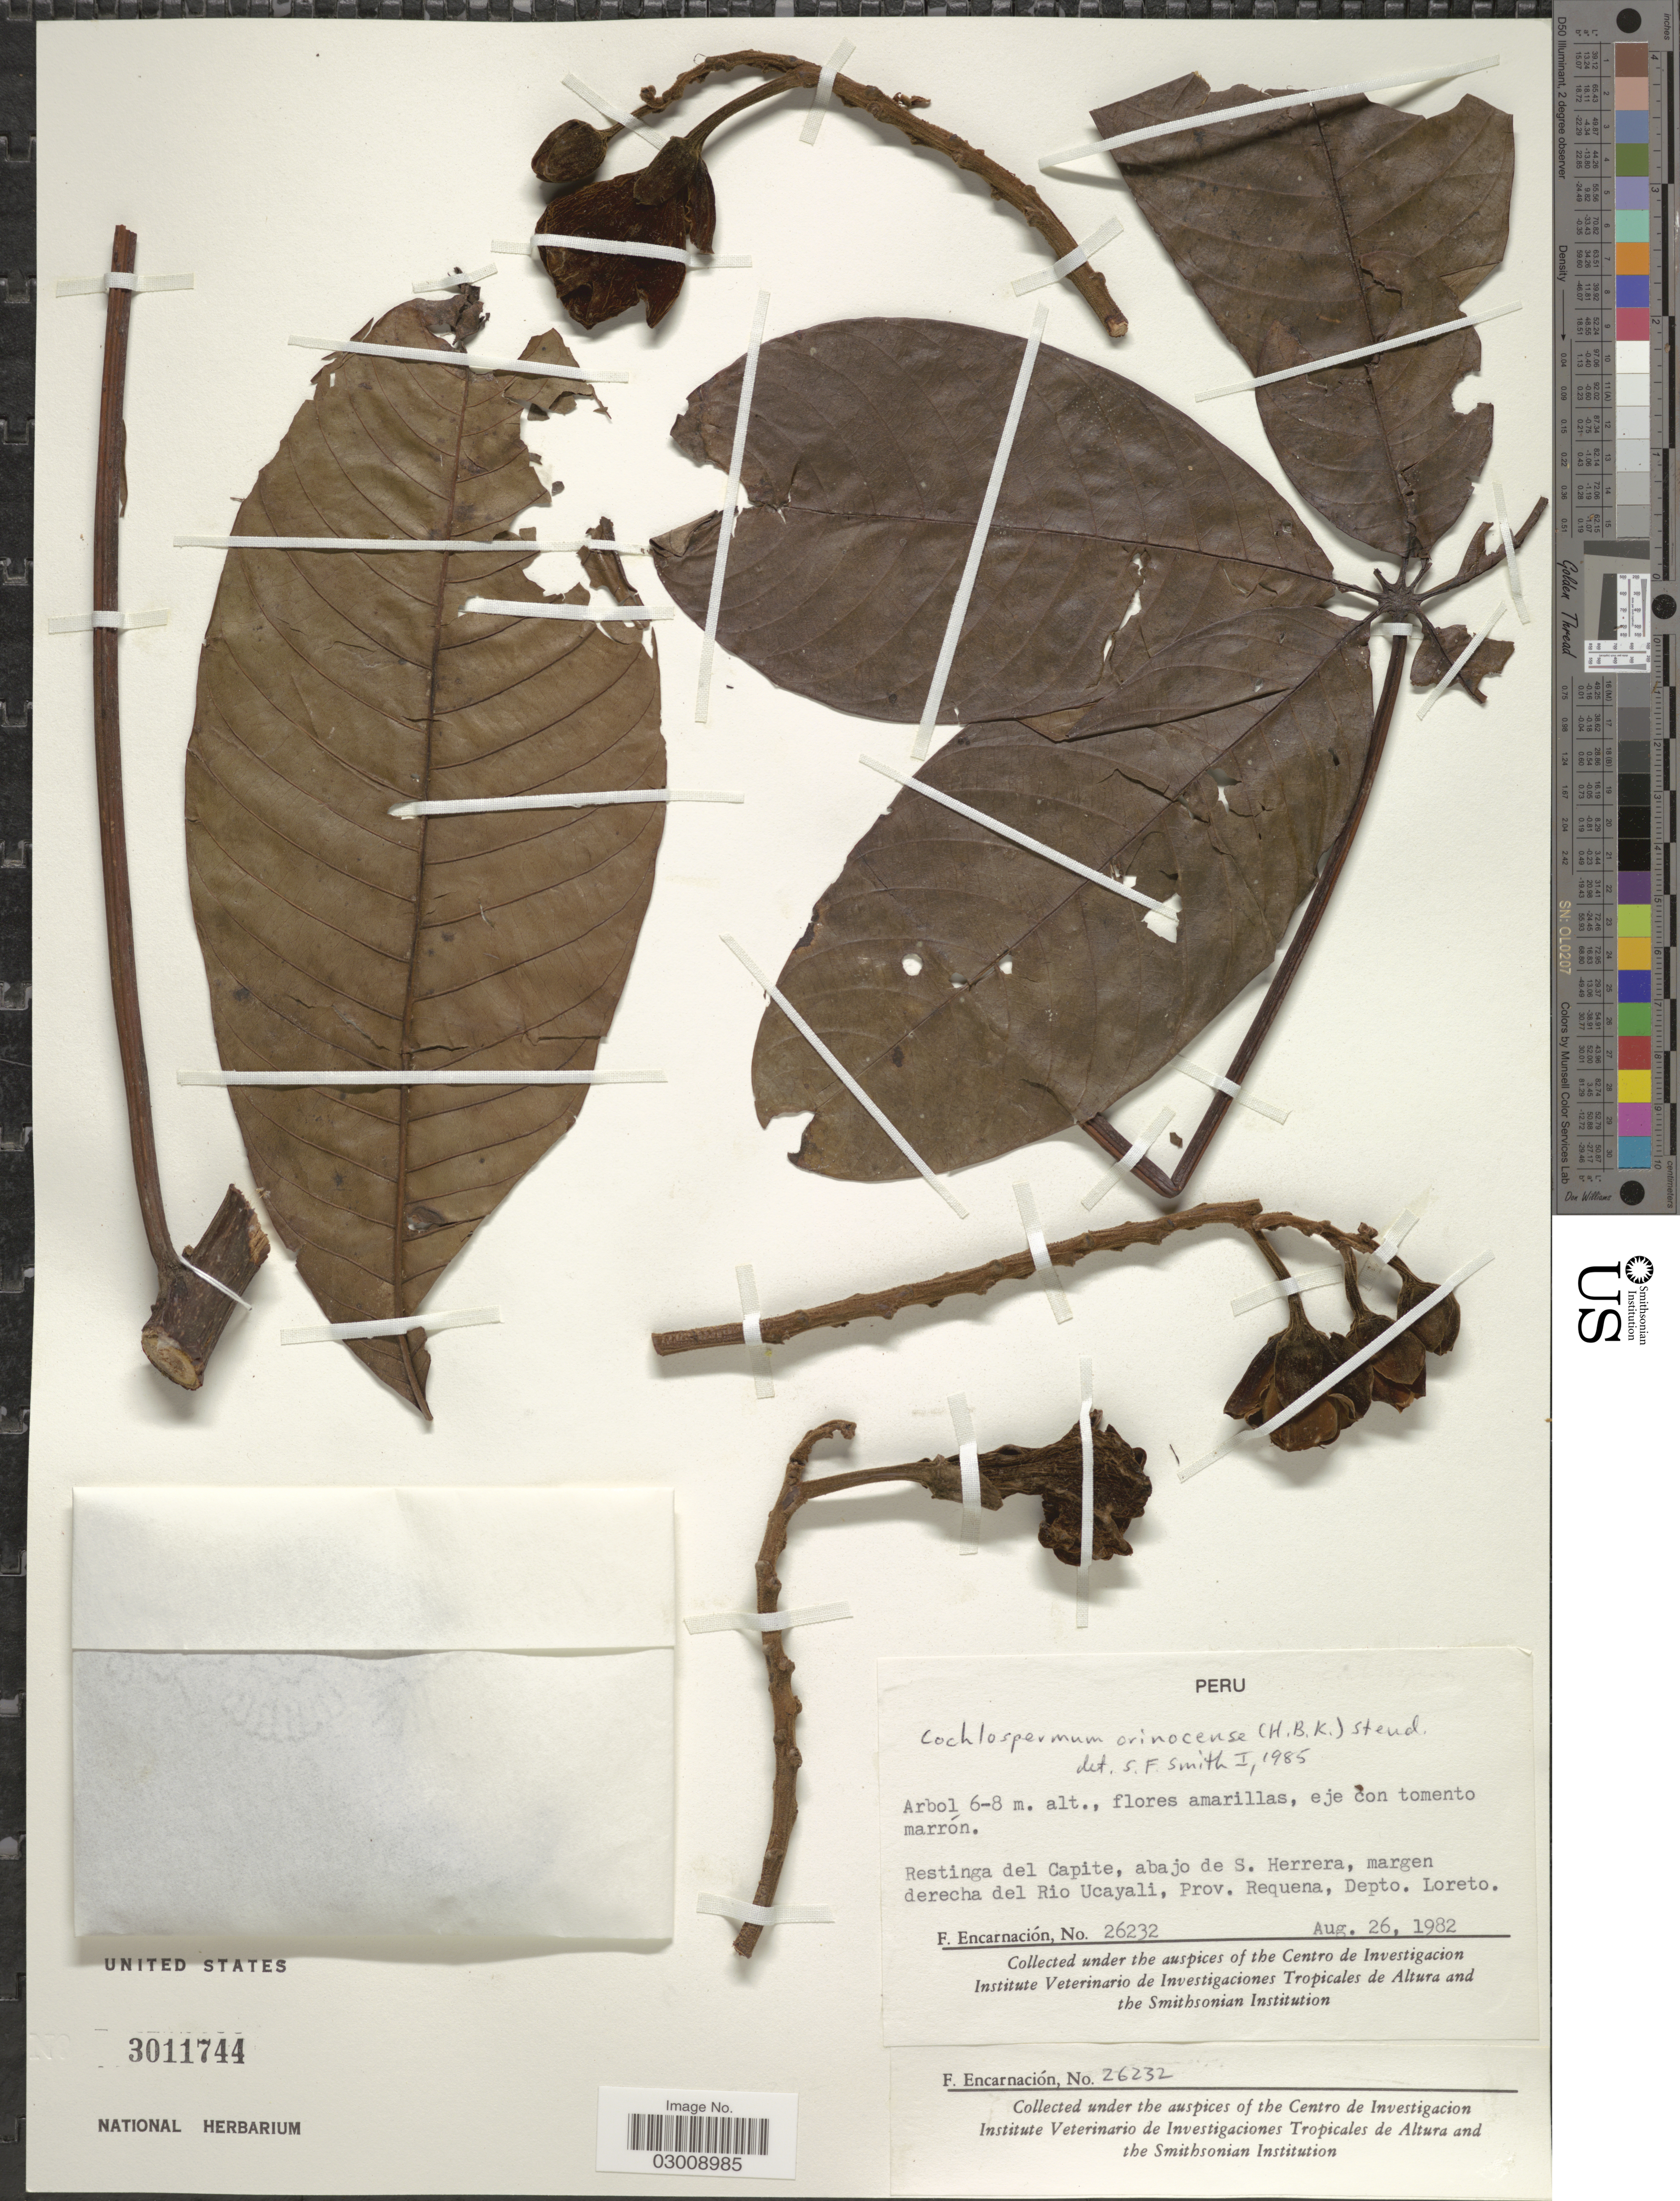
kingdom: Plantae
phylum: Tracheophyta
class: Magnoliopsida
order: Malvales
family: Cochlospermaceae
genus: Cochlospermum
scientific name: Cochlospermum orinocense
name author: (Kunth) Steud.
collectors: F. Encarnación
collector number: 26232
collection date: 1982-08-26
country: Peru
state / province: Loreto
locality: Restinga del Capite, abajo de S. Herrera, margen derecha del Rio Ucayali, Prov. Requena, Depto. Loreto.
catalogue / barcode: US 3011744